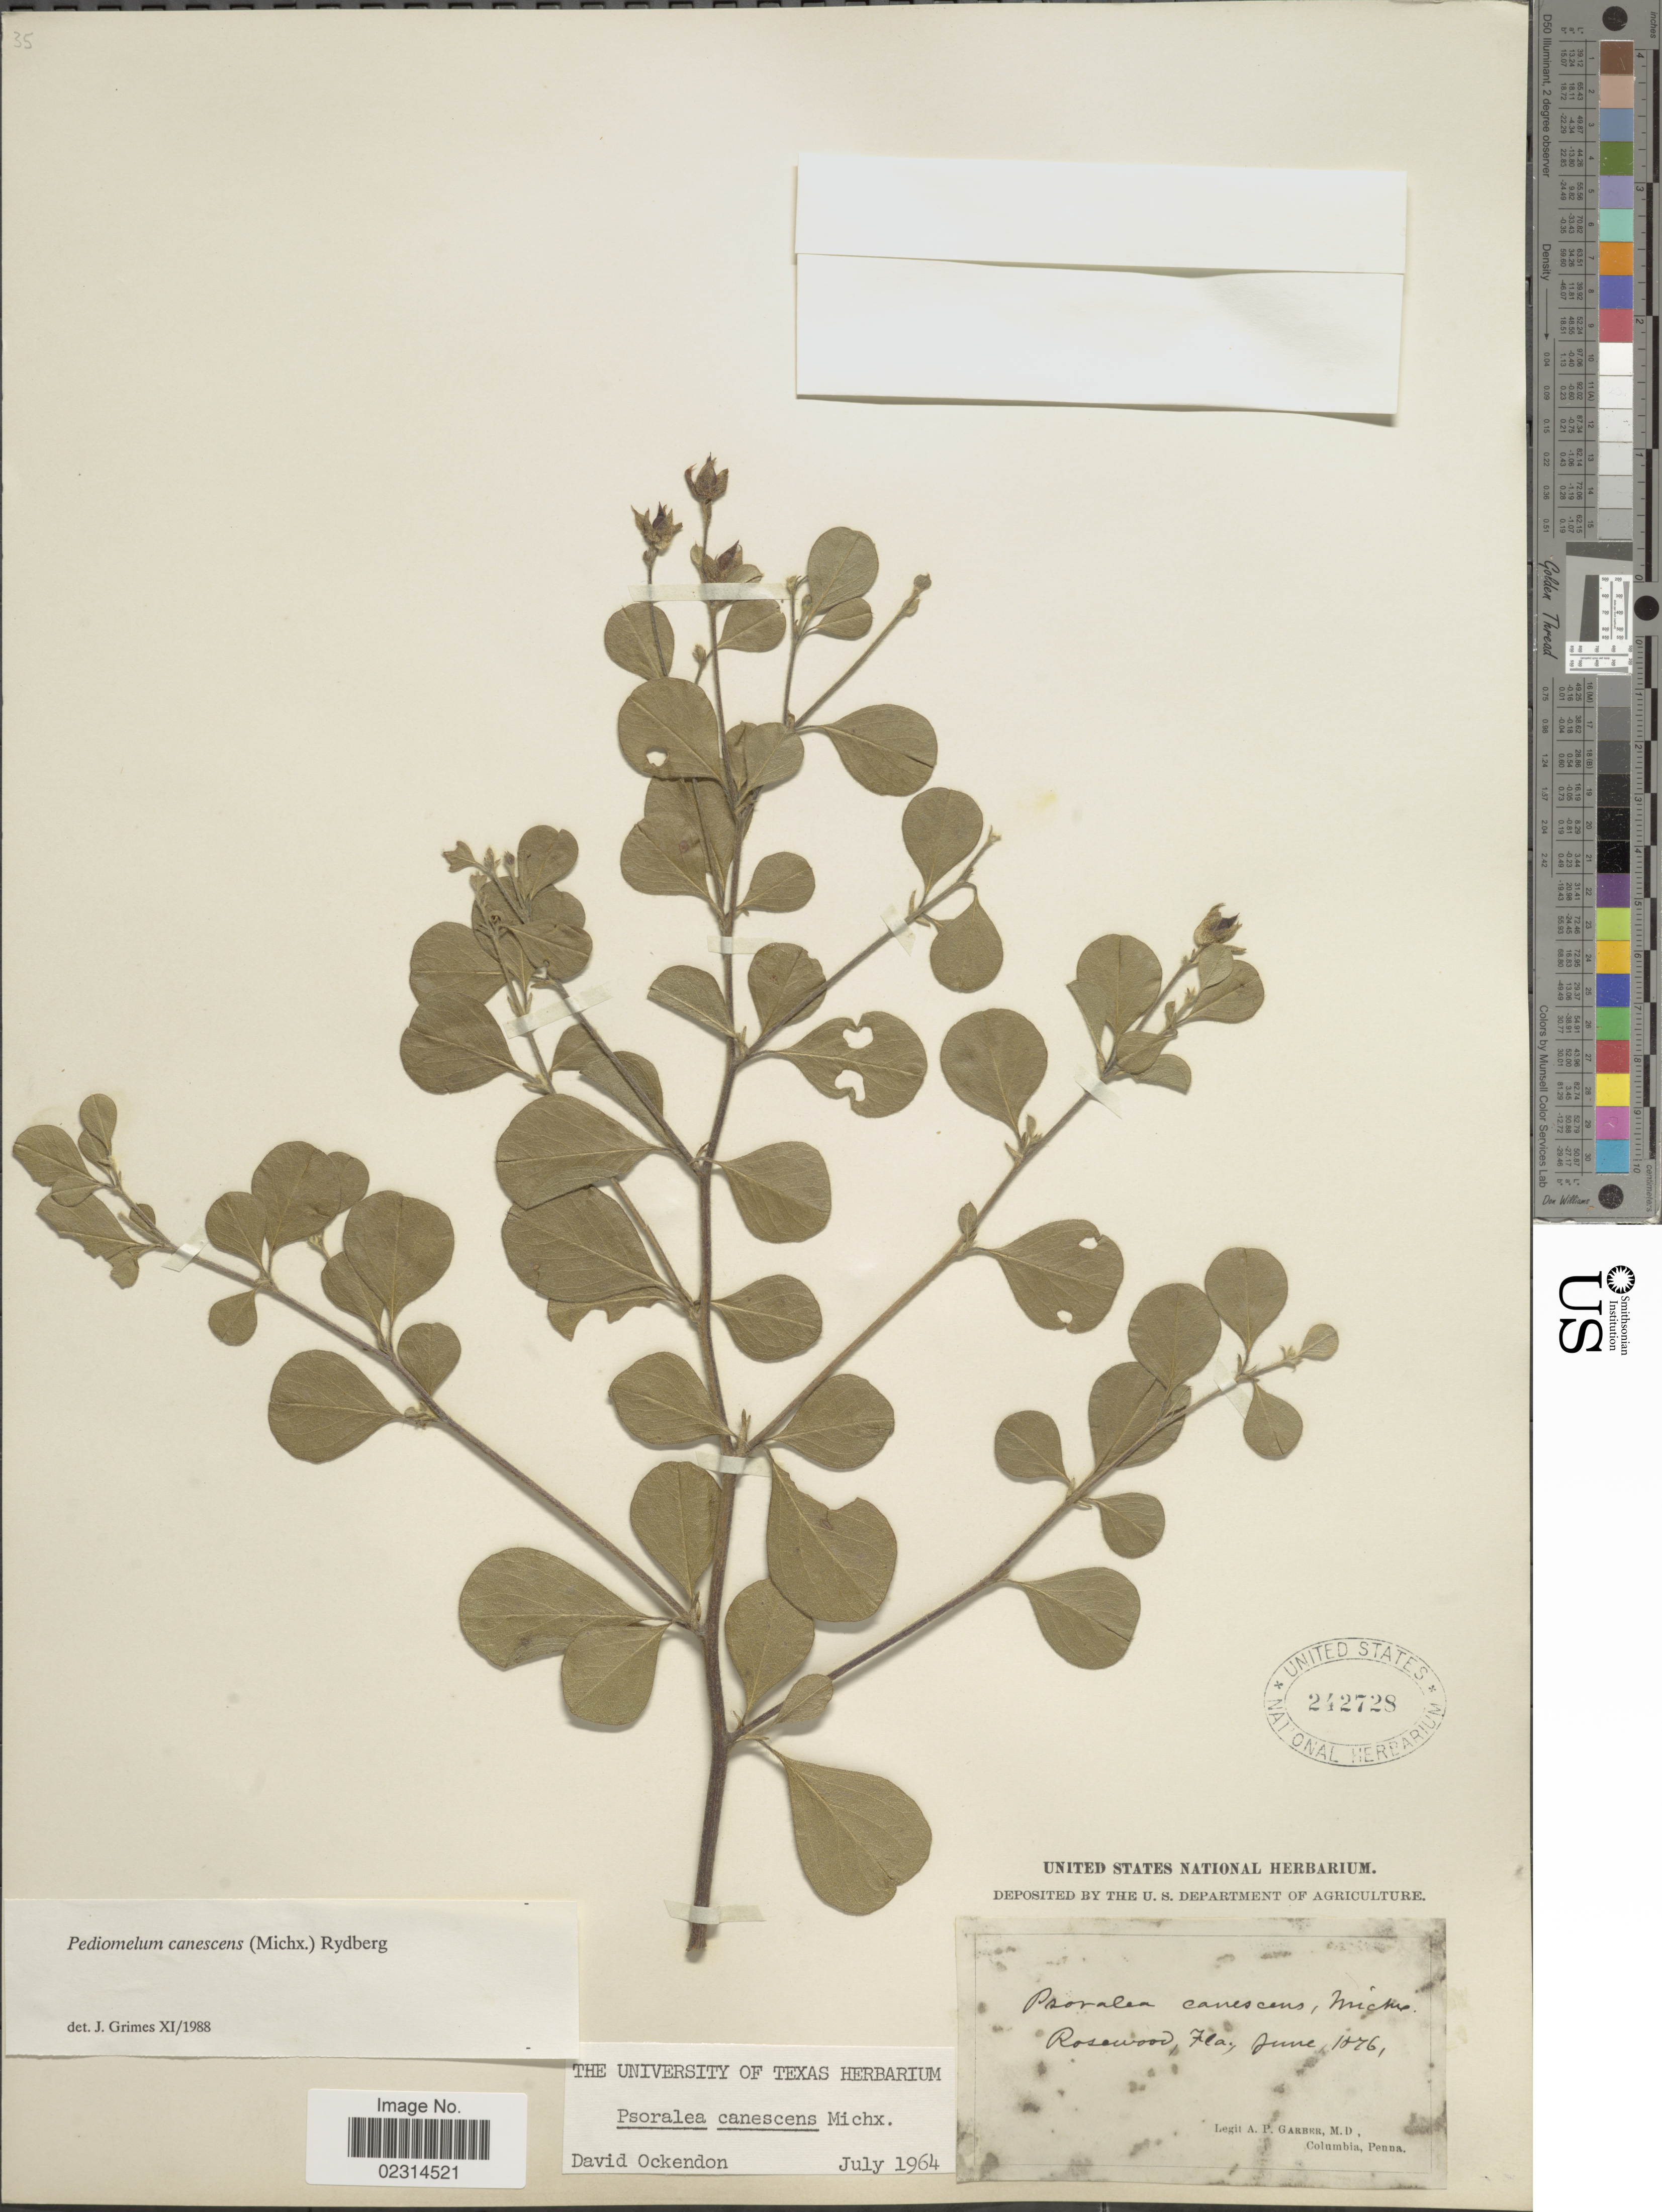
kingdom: Plantae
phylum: Tracheophyta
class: Magnoliopsida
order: Fabales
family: Fabaceae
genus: Pediomelum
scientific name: Pediomelum canescens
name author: (Michx.) Rydb.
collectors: A. P. Garber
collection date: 1876-06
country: United States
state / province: Florida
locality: Rosewood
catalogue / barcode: US 242728